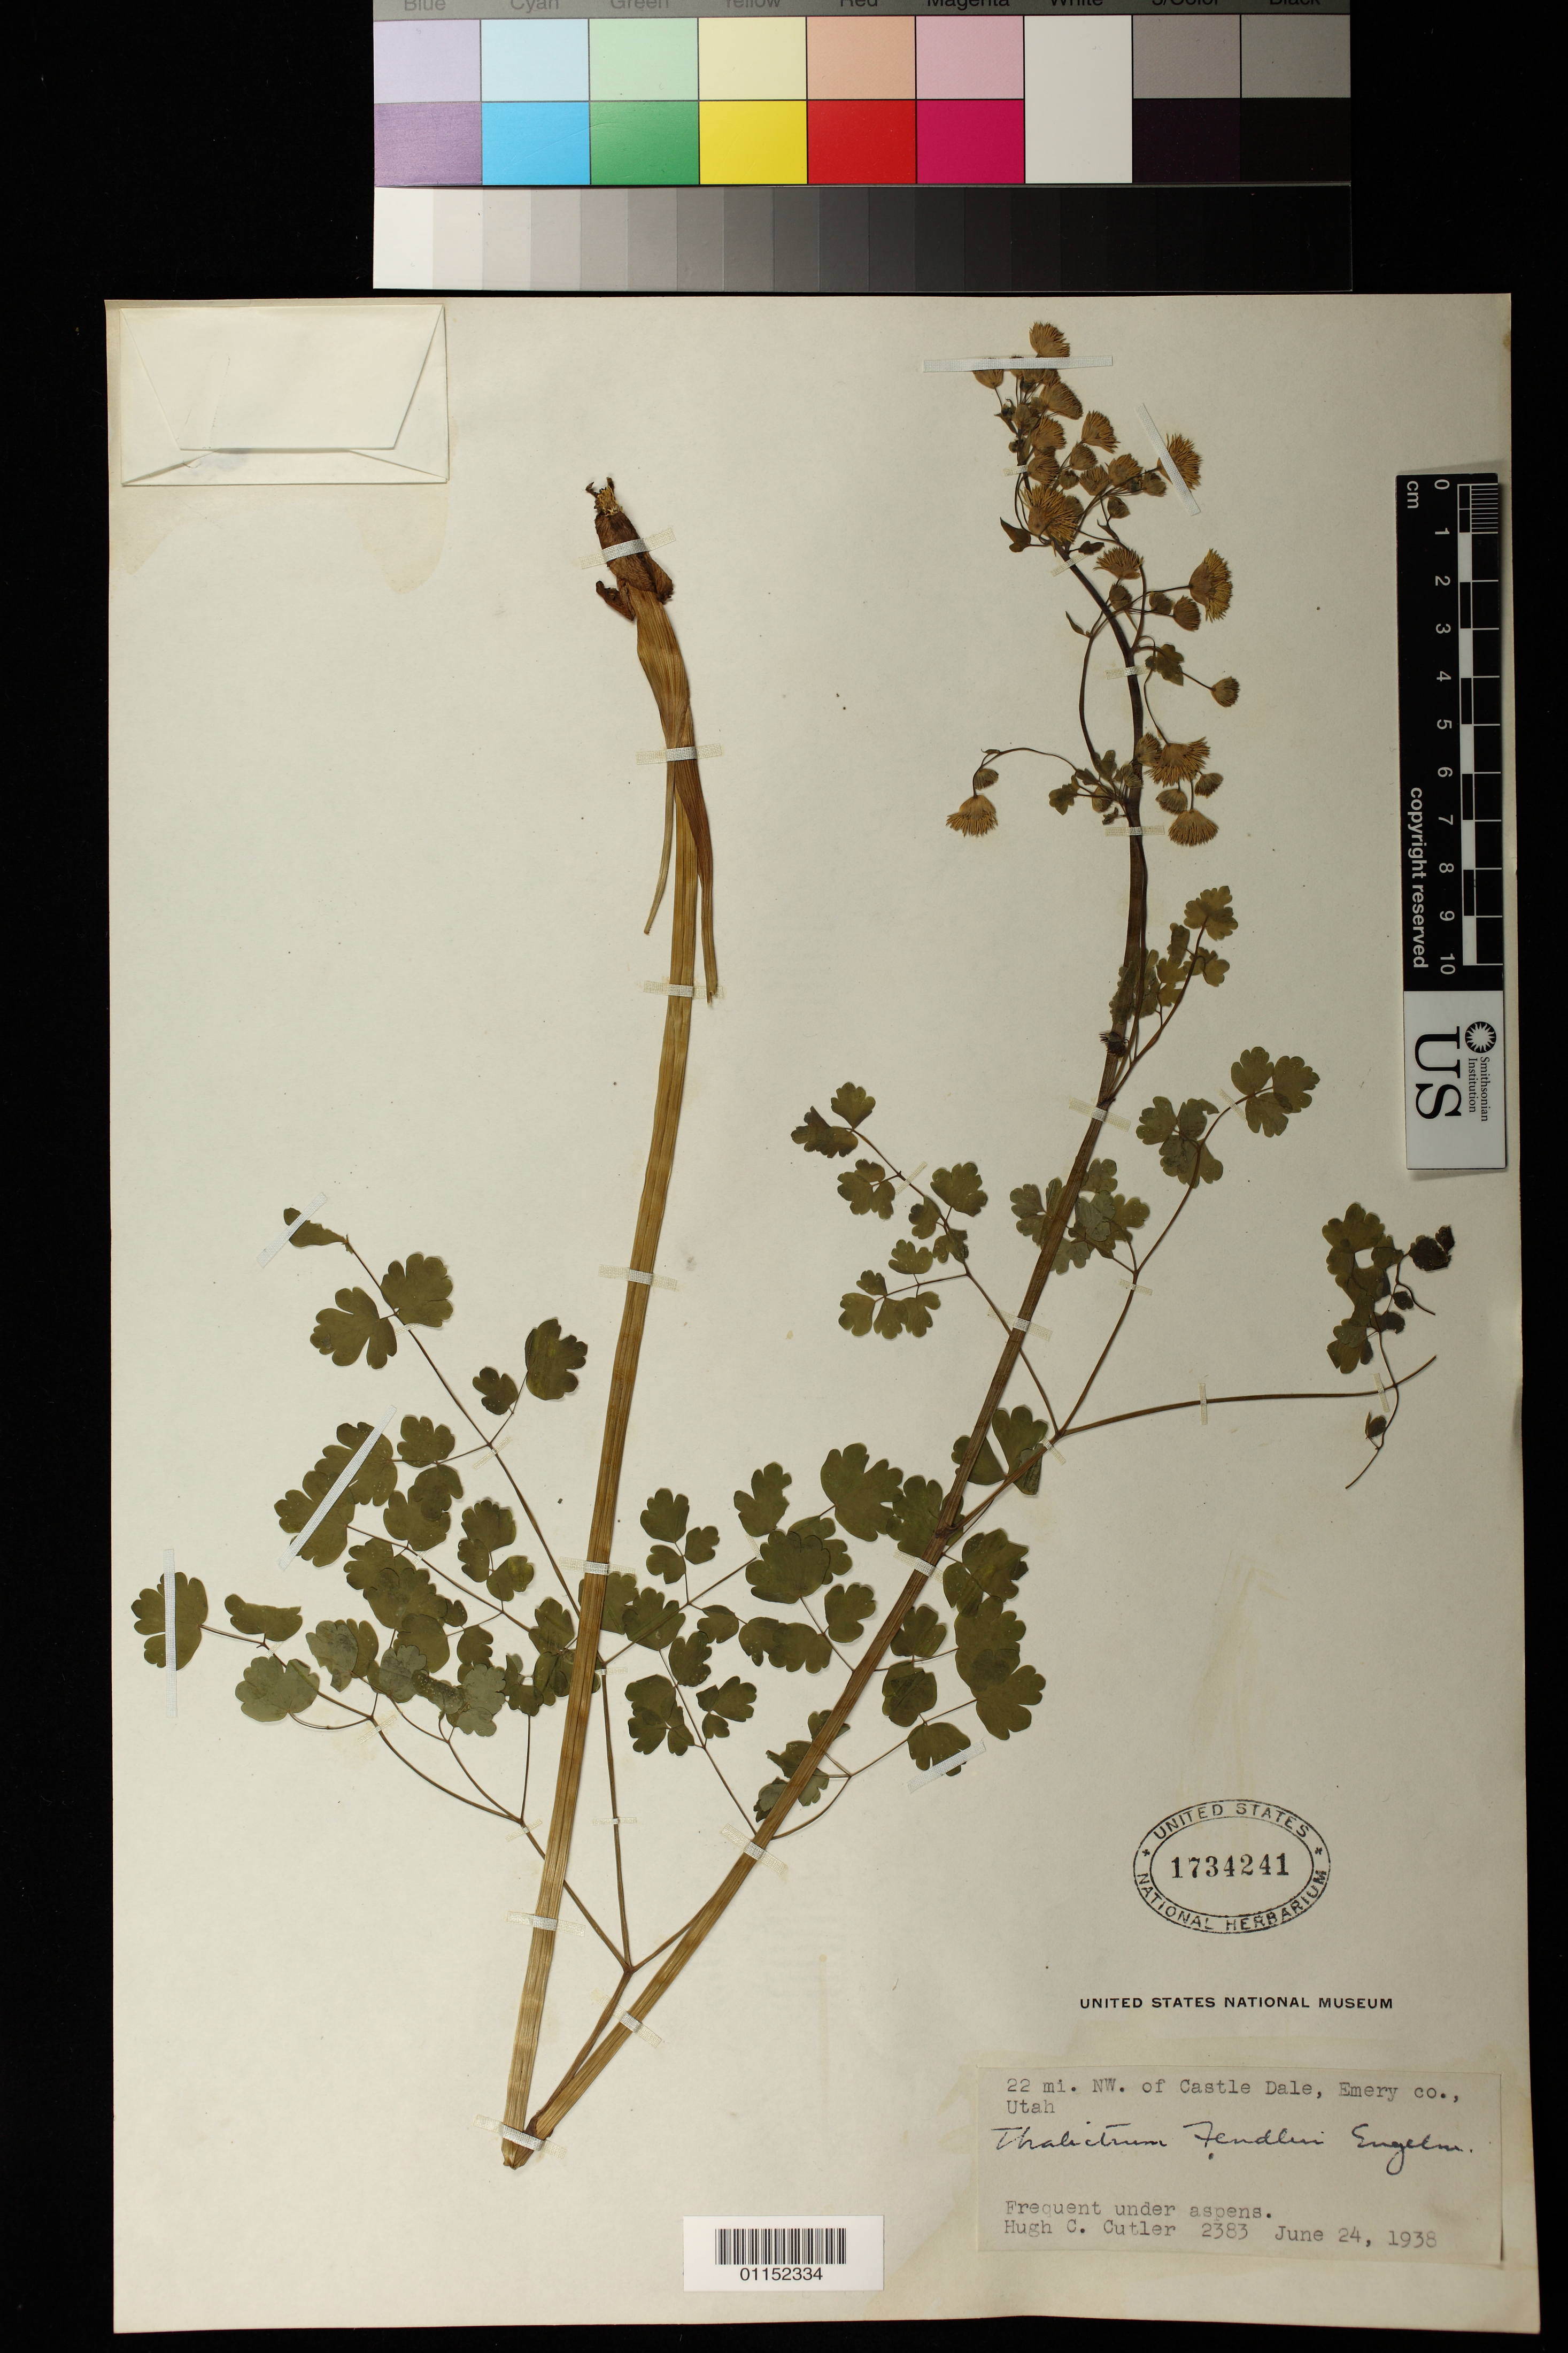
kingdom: Plantae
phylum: Tracheophyta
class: Magnoliopsida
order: Ranunculales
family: Ranunculaceae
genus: Thalictrum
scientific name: Thalictrum fendleri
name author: Engelm. ex A. Gray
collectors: H. C. Cutler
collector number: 2383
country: United States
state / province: Utah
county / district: Emery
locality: NW of Castle Dale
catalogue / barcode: US 1734241